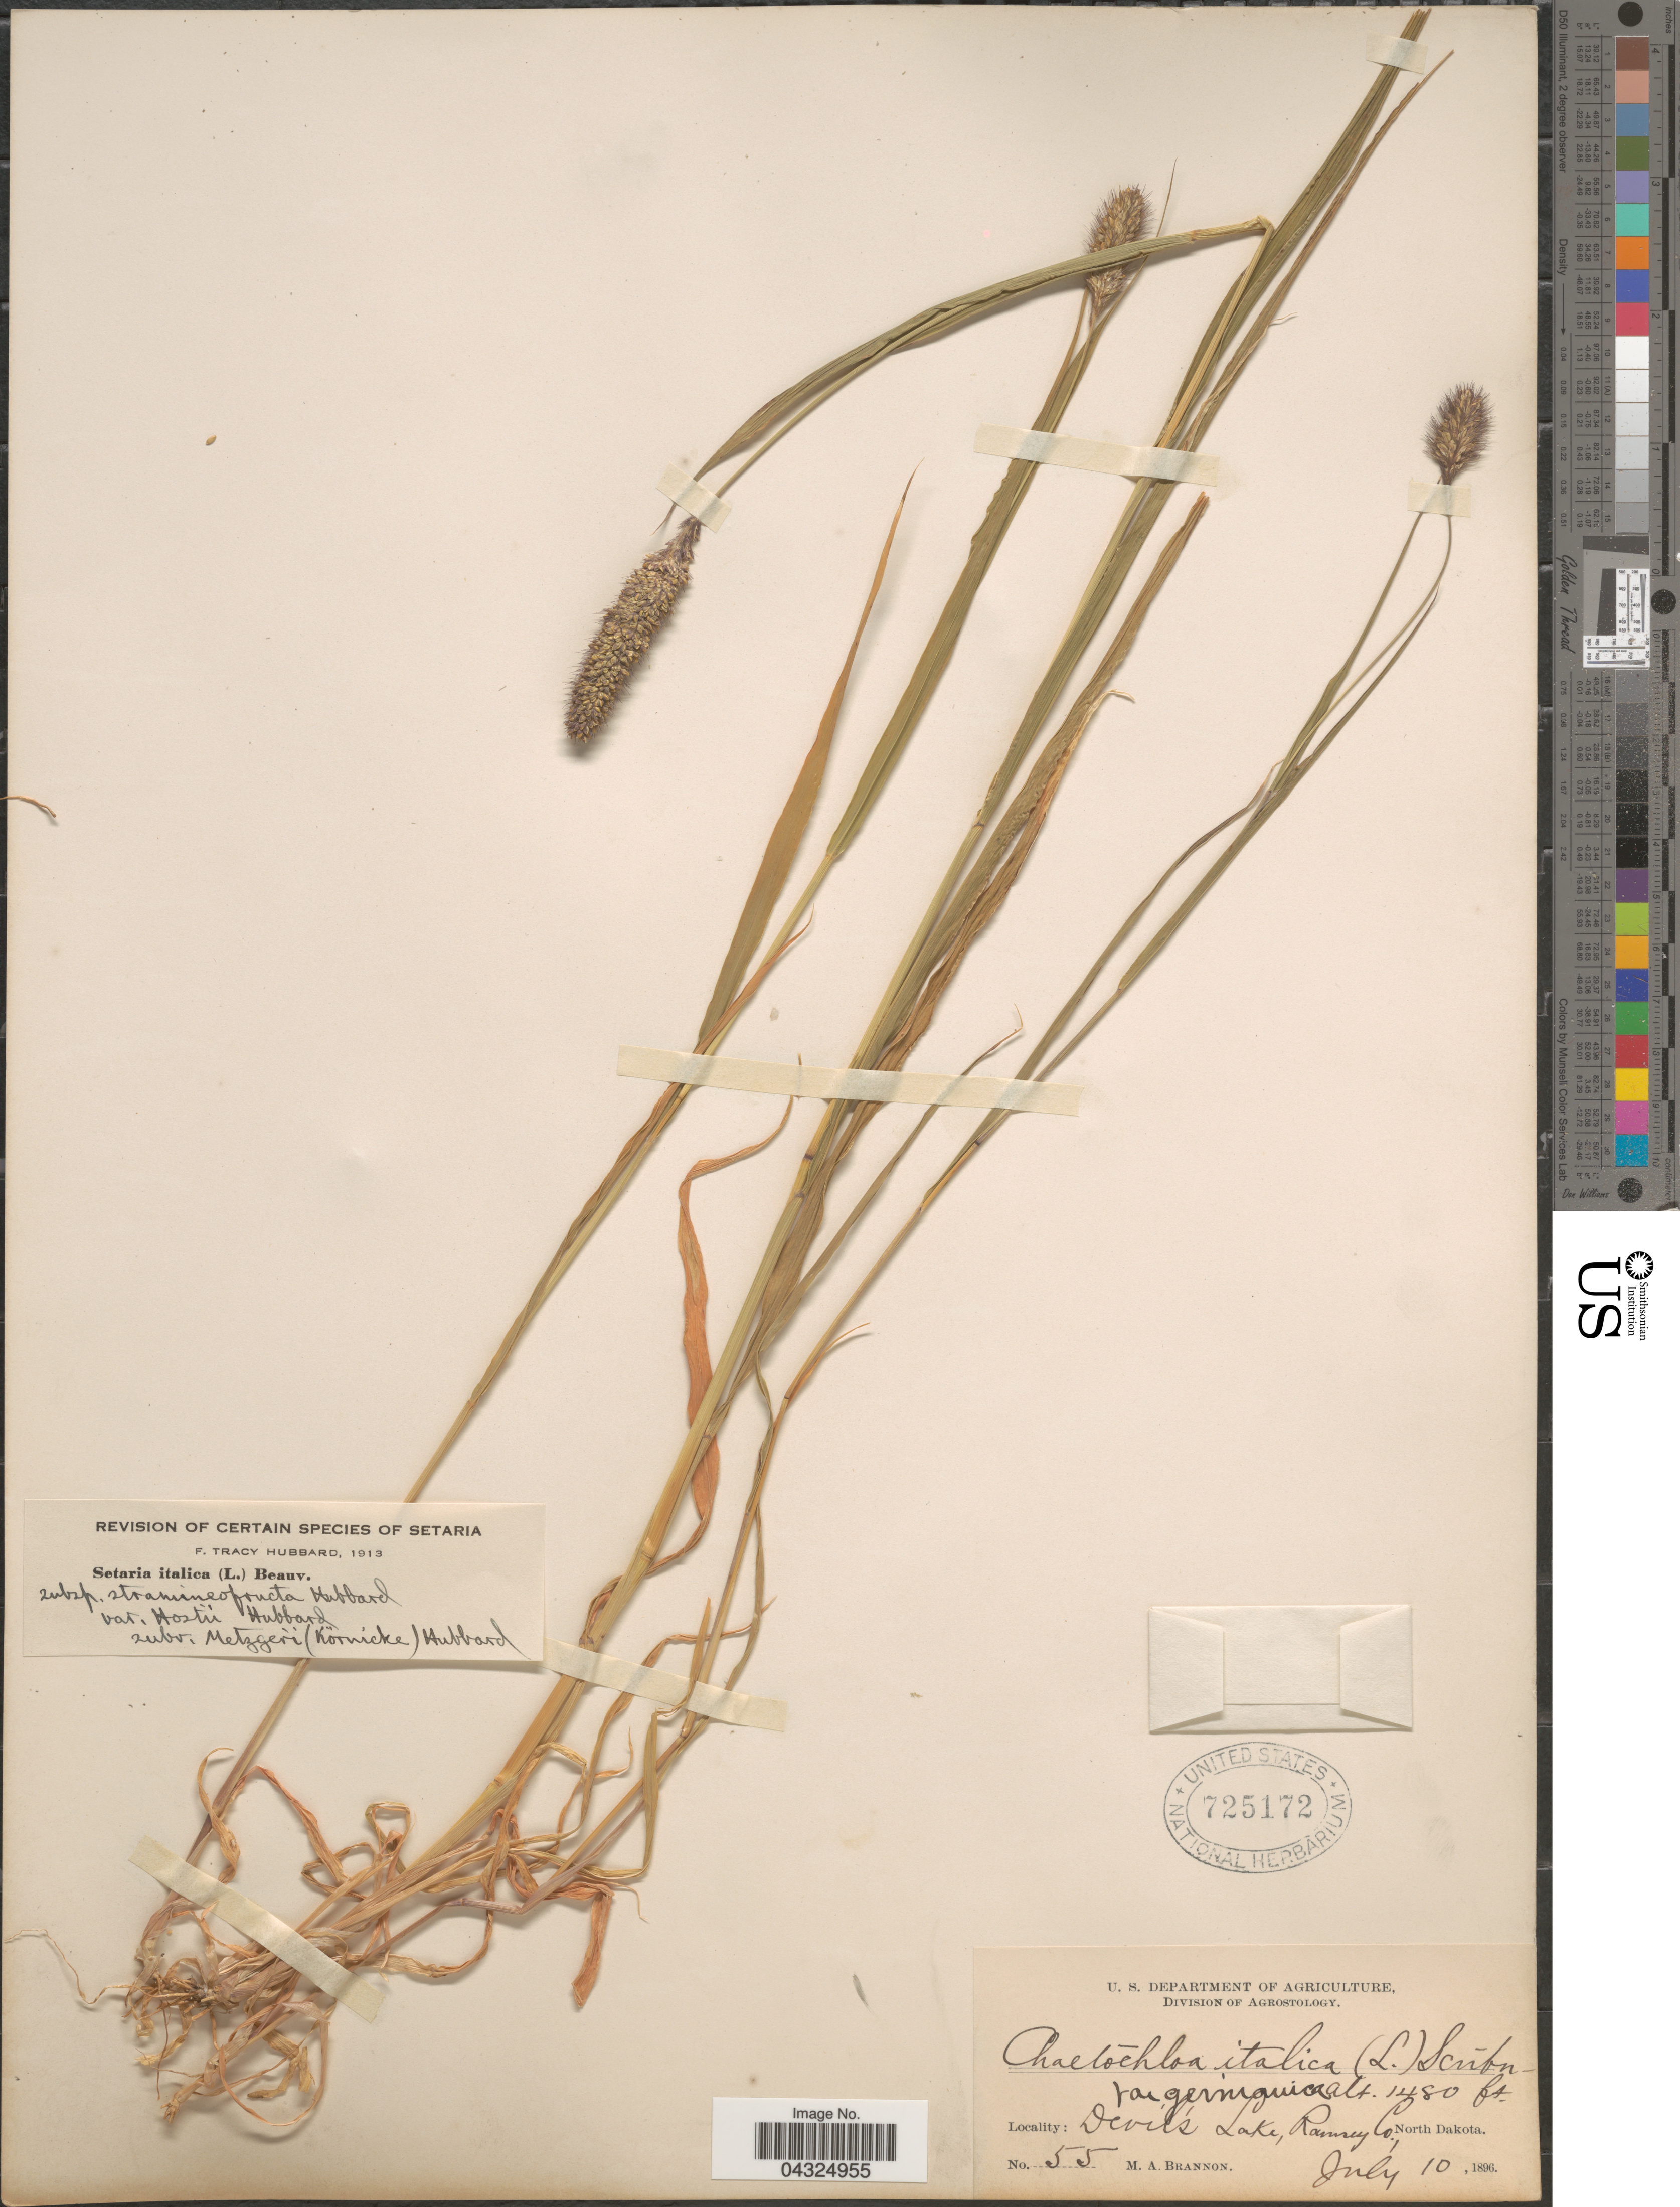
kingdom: Plantae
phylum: Tracheophyta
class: Liliopsida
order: Poales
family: Poaceae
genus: Setaria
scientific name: Setaria italica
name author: (L.) P. Beauv.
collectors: M. Brannon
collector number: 55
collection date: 1896-07-10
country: United States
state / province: North Dakota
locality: Devil's Lake, Ramsey Co.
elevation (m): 451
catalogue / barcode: US 725172